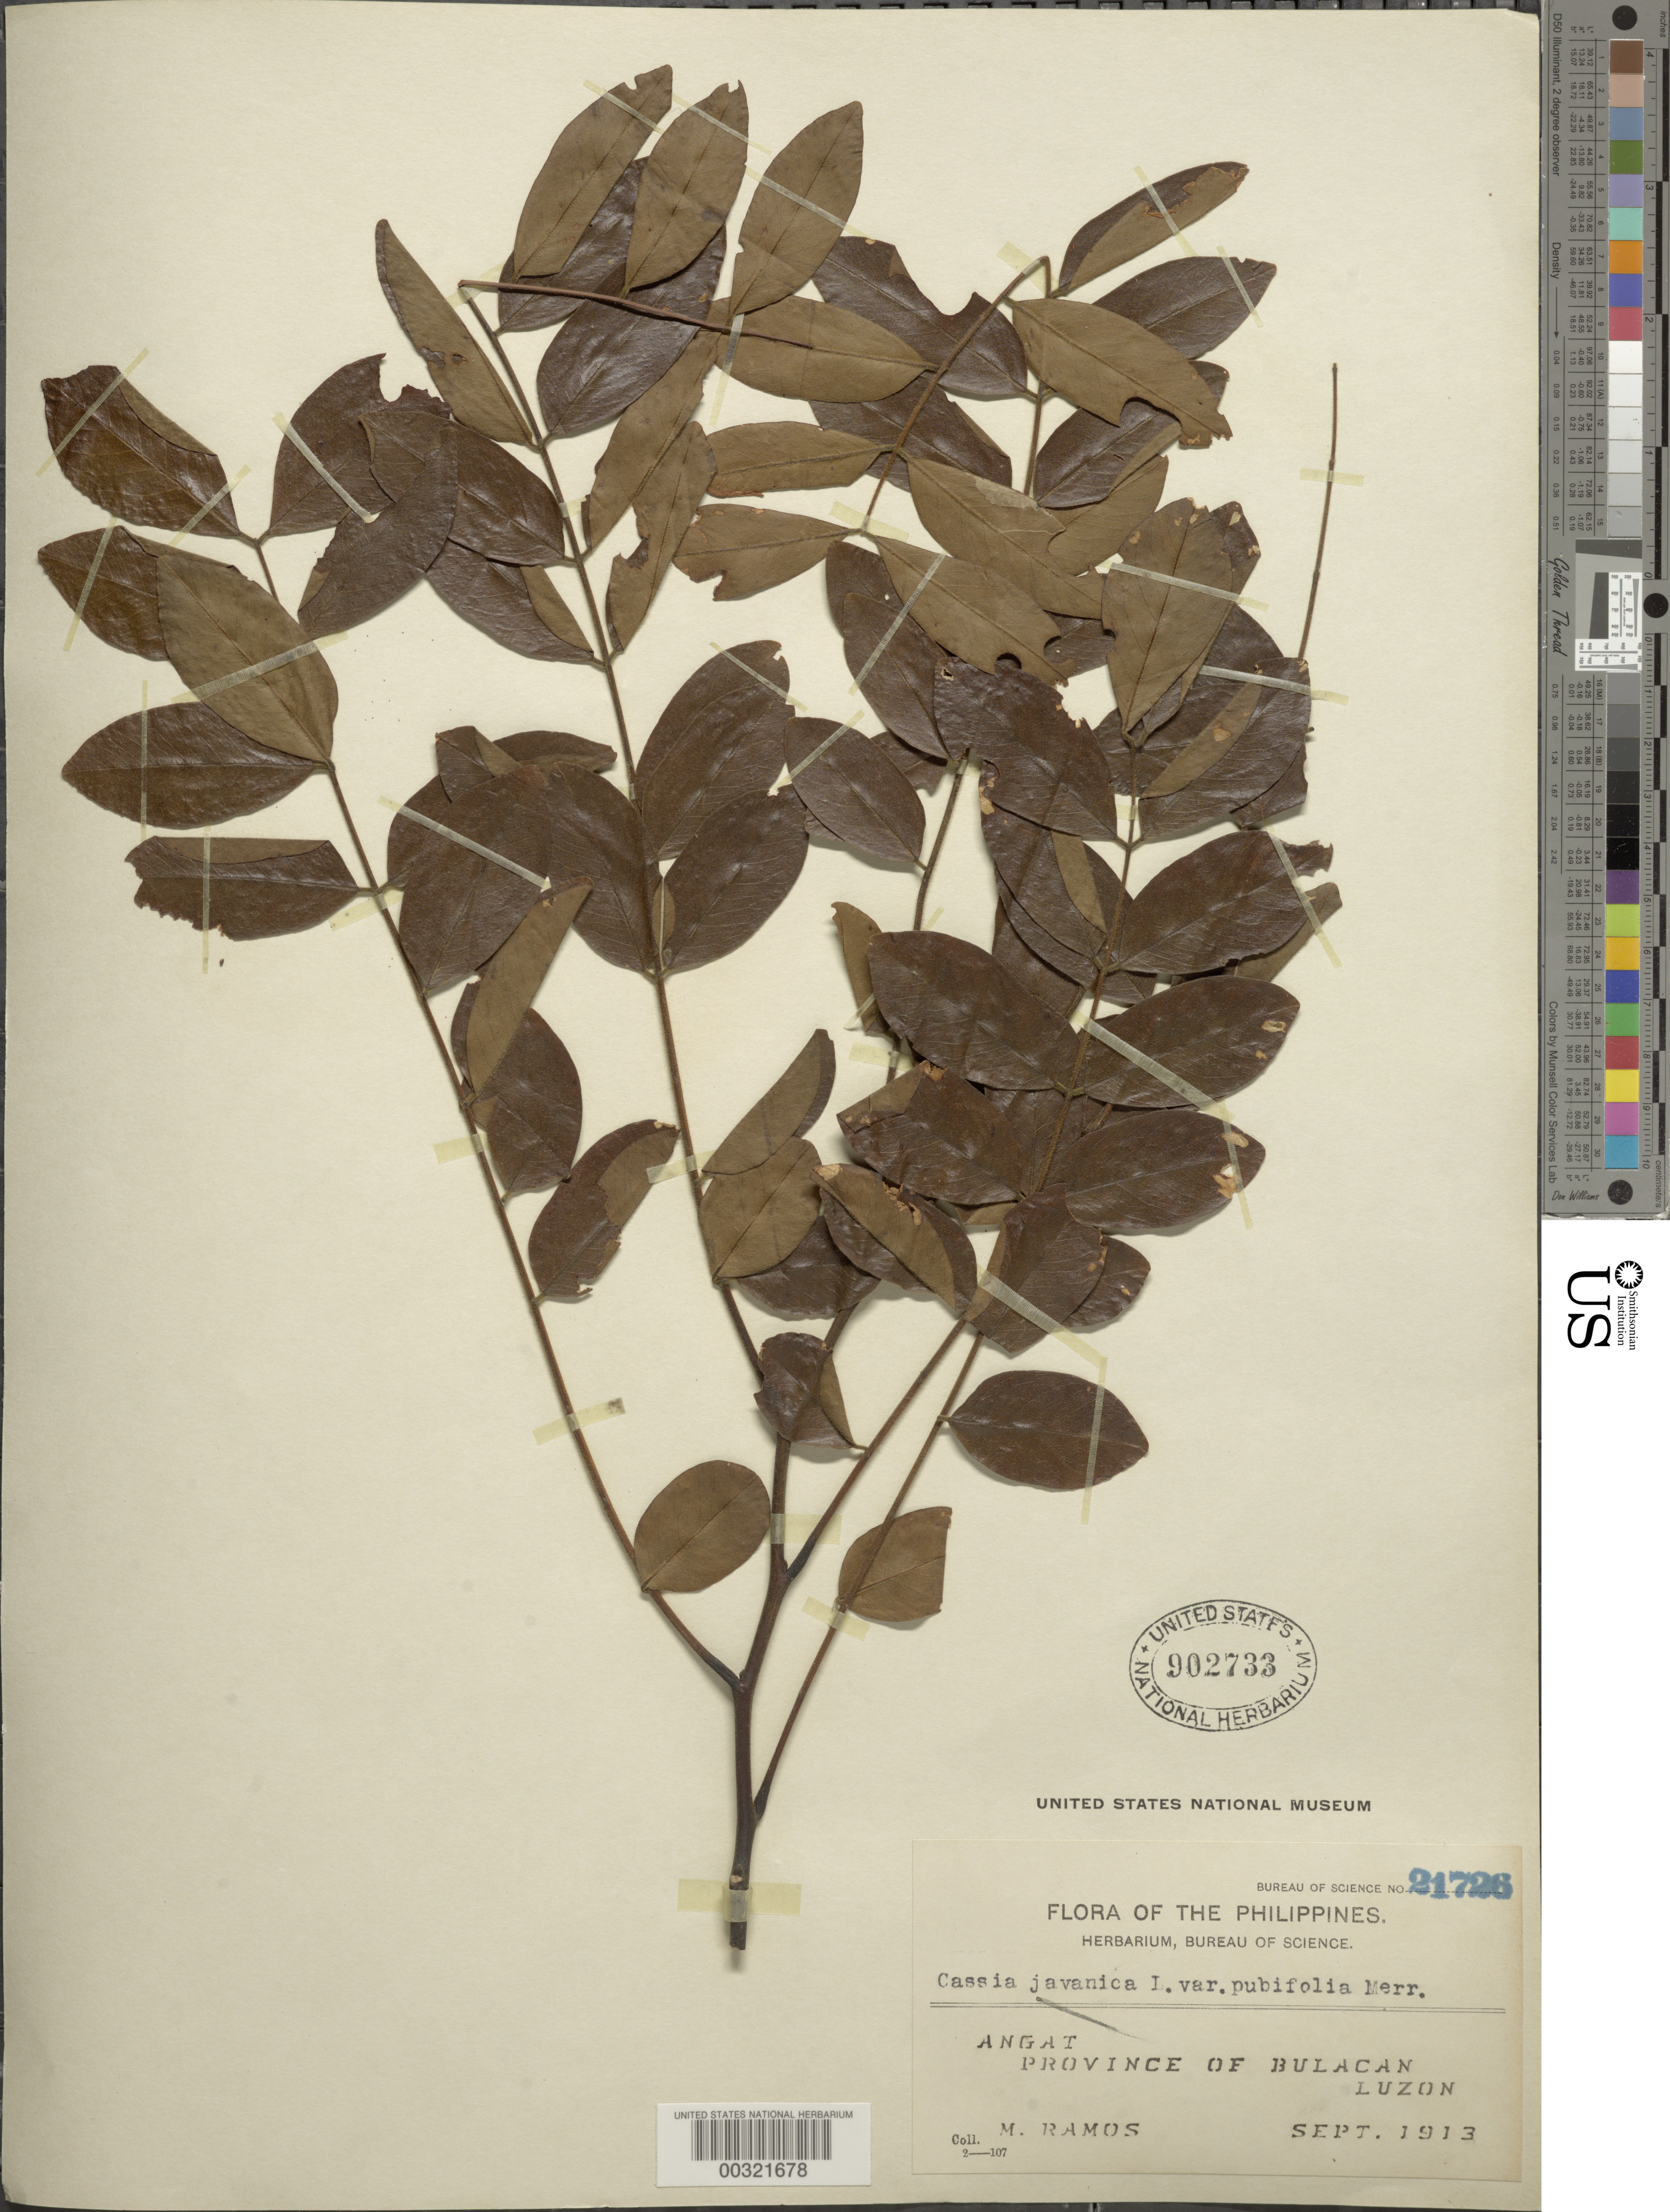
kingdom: Plantae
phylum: Tracheophyta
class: Magnoliopsida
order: Fabales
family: Fabaceae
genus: Cassia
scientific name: Cassia javanica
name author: L.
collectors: M. Ramos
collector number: Bureau Of Science No. 21726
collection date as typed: Sep 1913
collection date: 1913-09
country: Philippines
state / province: Central Luzon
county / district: Bulacan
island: Luzon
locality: Angat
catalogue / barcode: US 902733